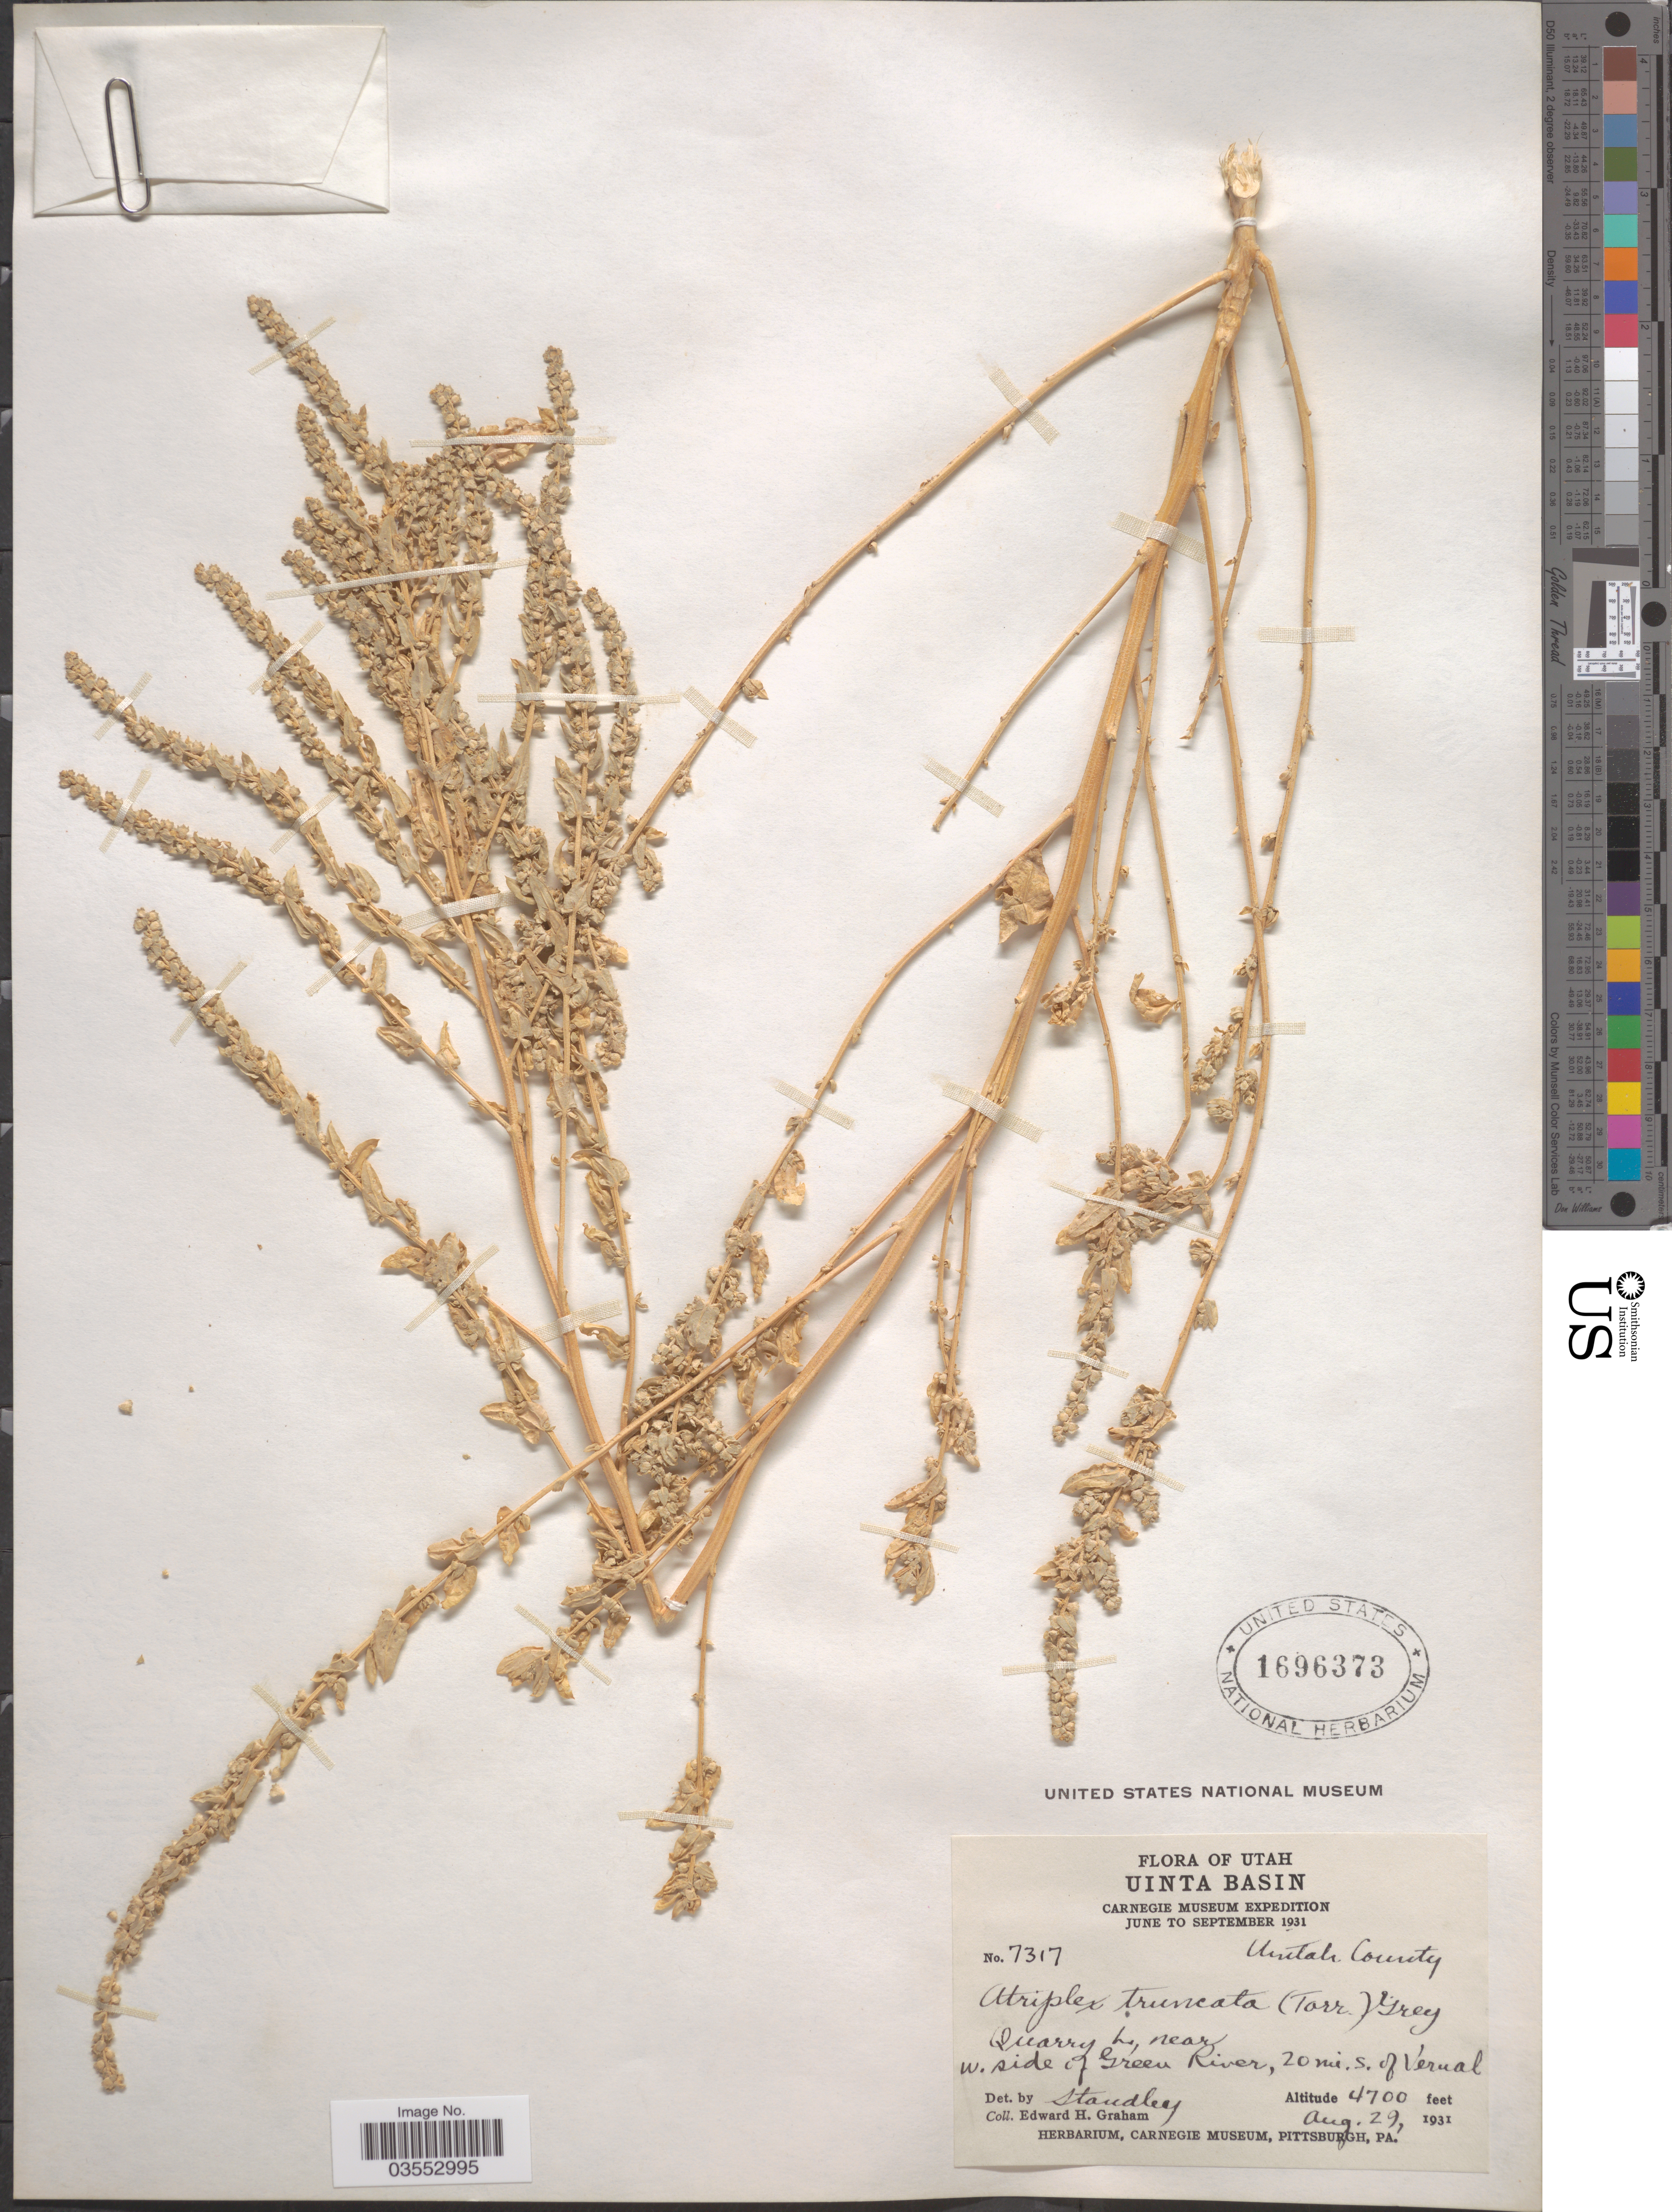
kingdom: Plantae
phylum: Tracheophyta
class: Magnoliopsida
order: Caryophyllales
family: Amaranthaceae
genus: Atriplex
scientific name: Atriplex truncata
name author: (Torr. ex S. Watson) A. Gray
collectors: E. H. Graham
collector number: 7317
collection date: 1931-08-29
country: United States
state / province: Utah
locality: Uinta Basin. Uintah County. Quarry L., near w. side of Green River, 20 mi. S. of Vernal.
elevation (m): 1433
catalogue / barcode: US 1696373